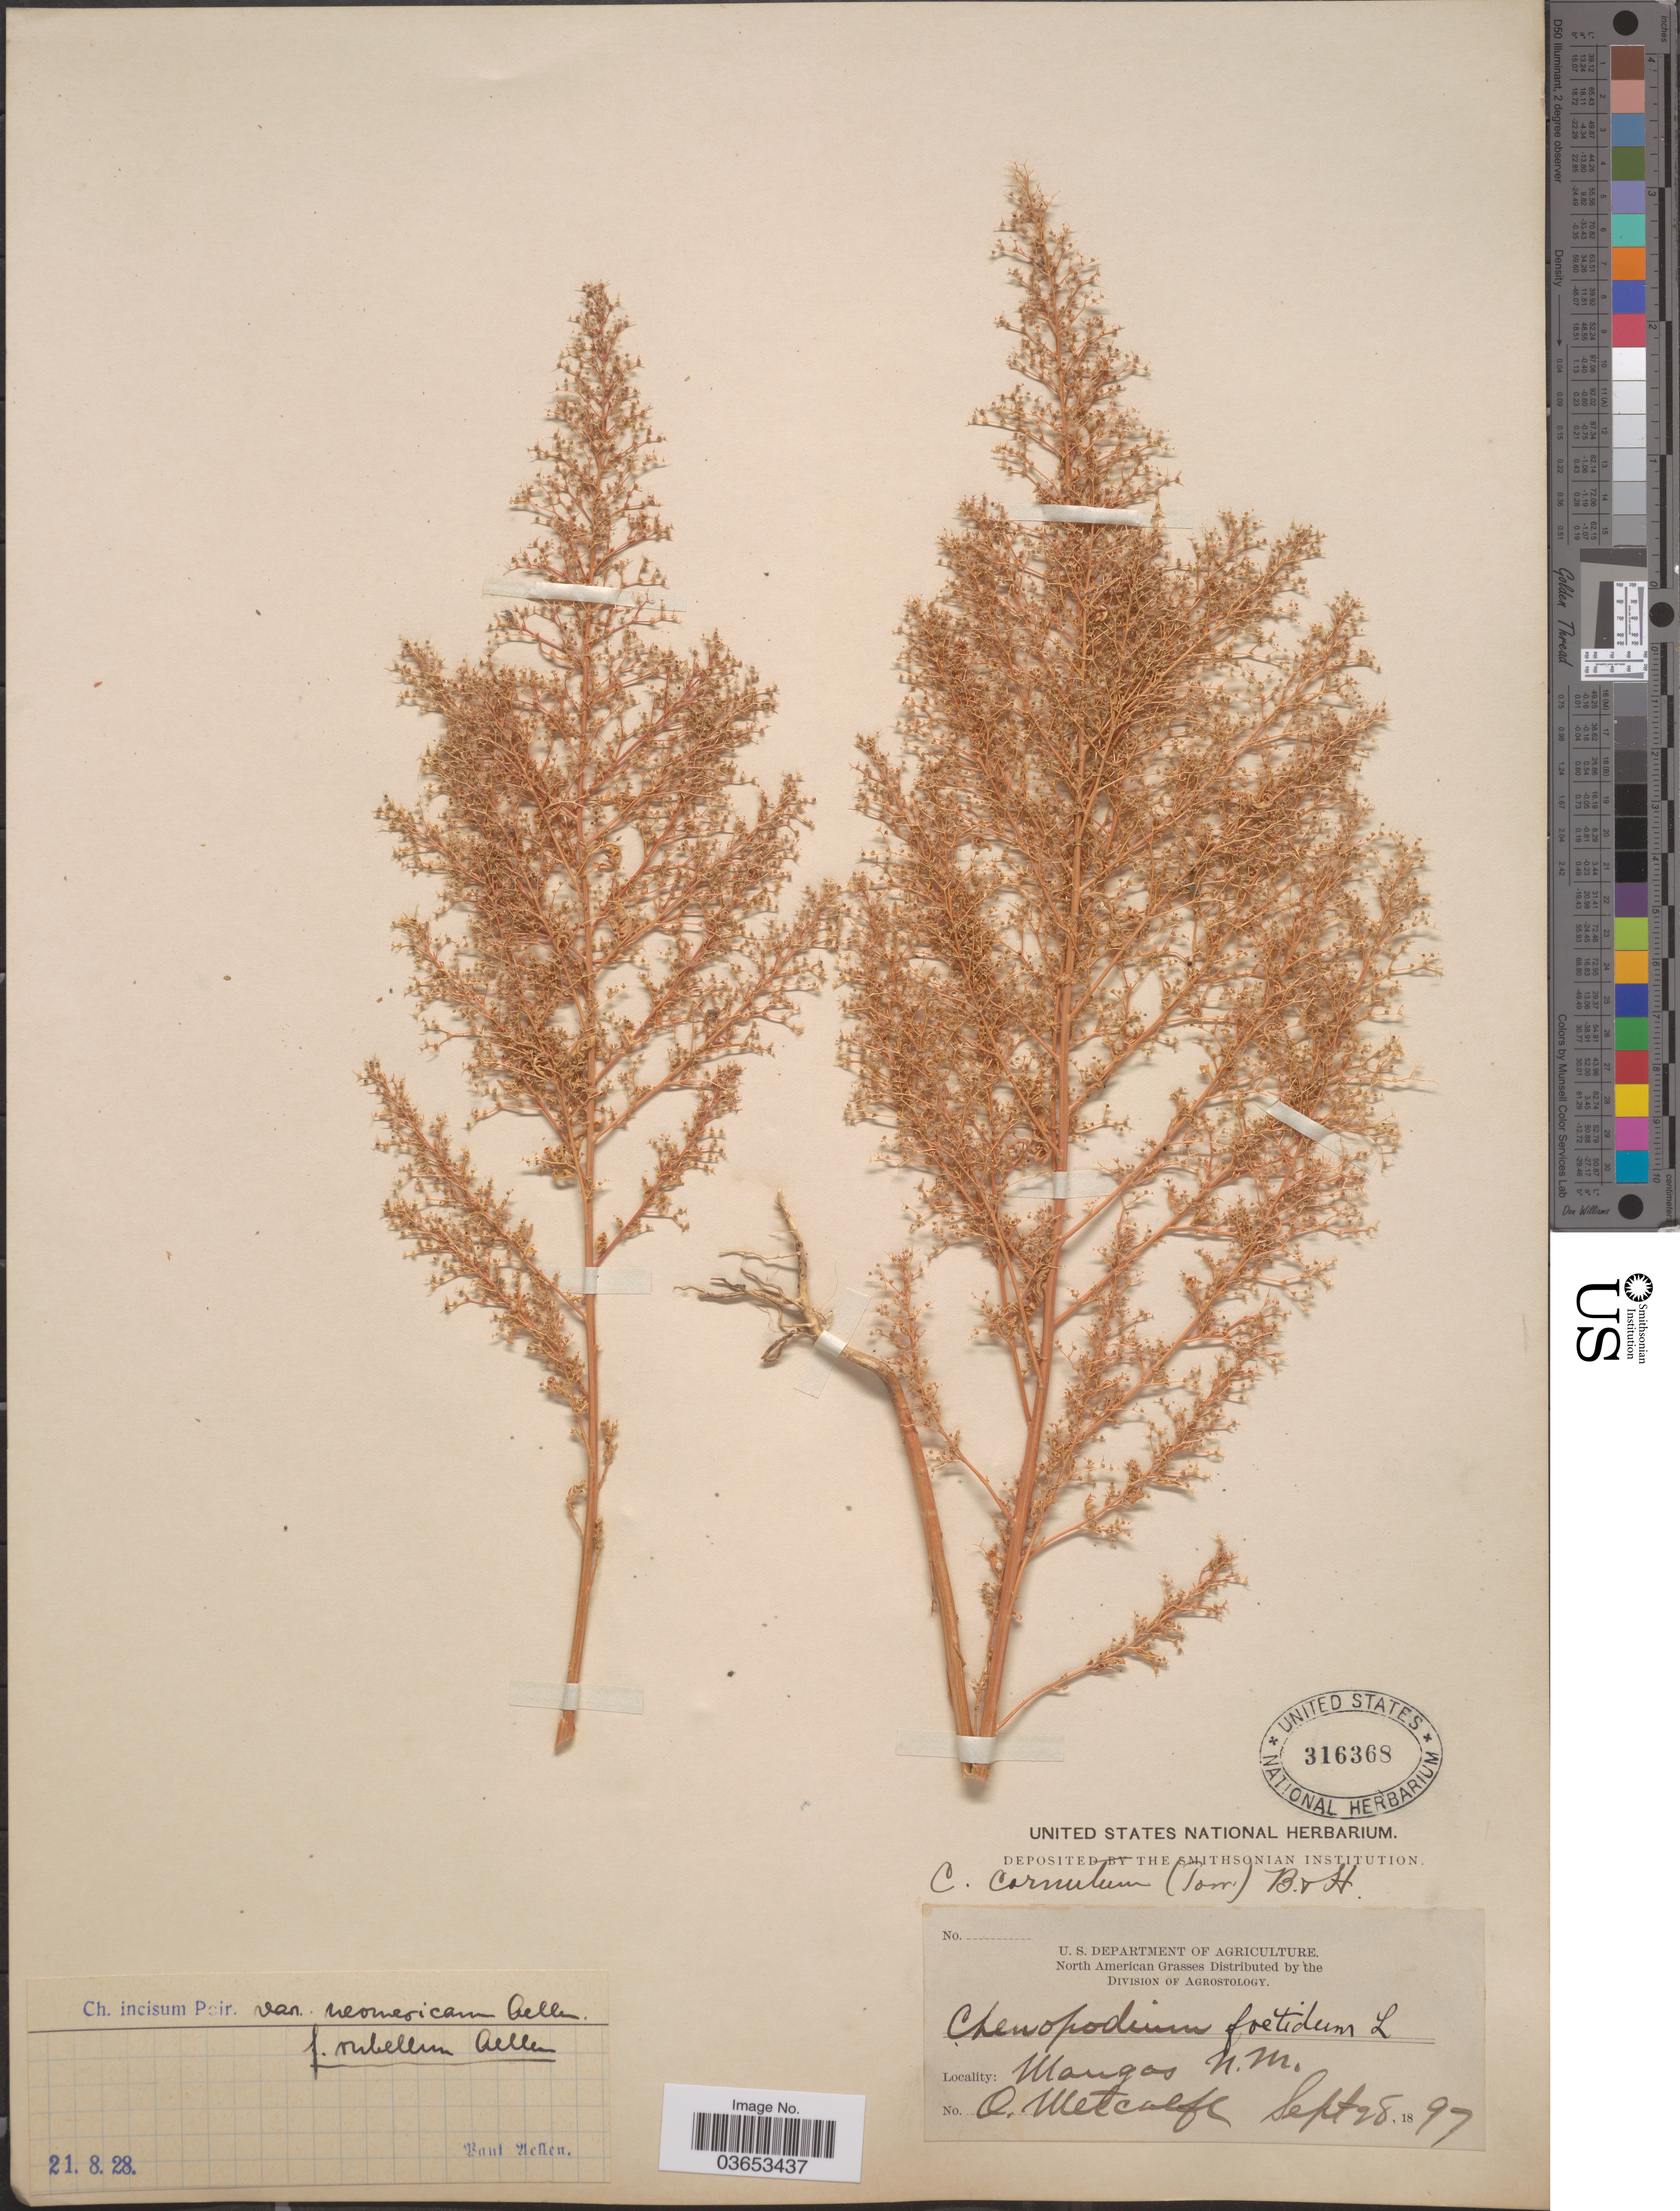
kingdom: Plantae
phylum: Tracheophyta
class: Magnoliopsida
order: Caryophyllales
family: Amaranthaceae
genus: Chenopodium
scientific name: Chenopodium incisum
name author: Poir.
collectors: O. Metcalfe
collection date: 1897-09-28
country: United States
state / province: New Mexico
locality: Mangas.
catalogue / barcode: US 316368